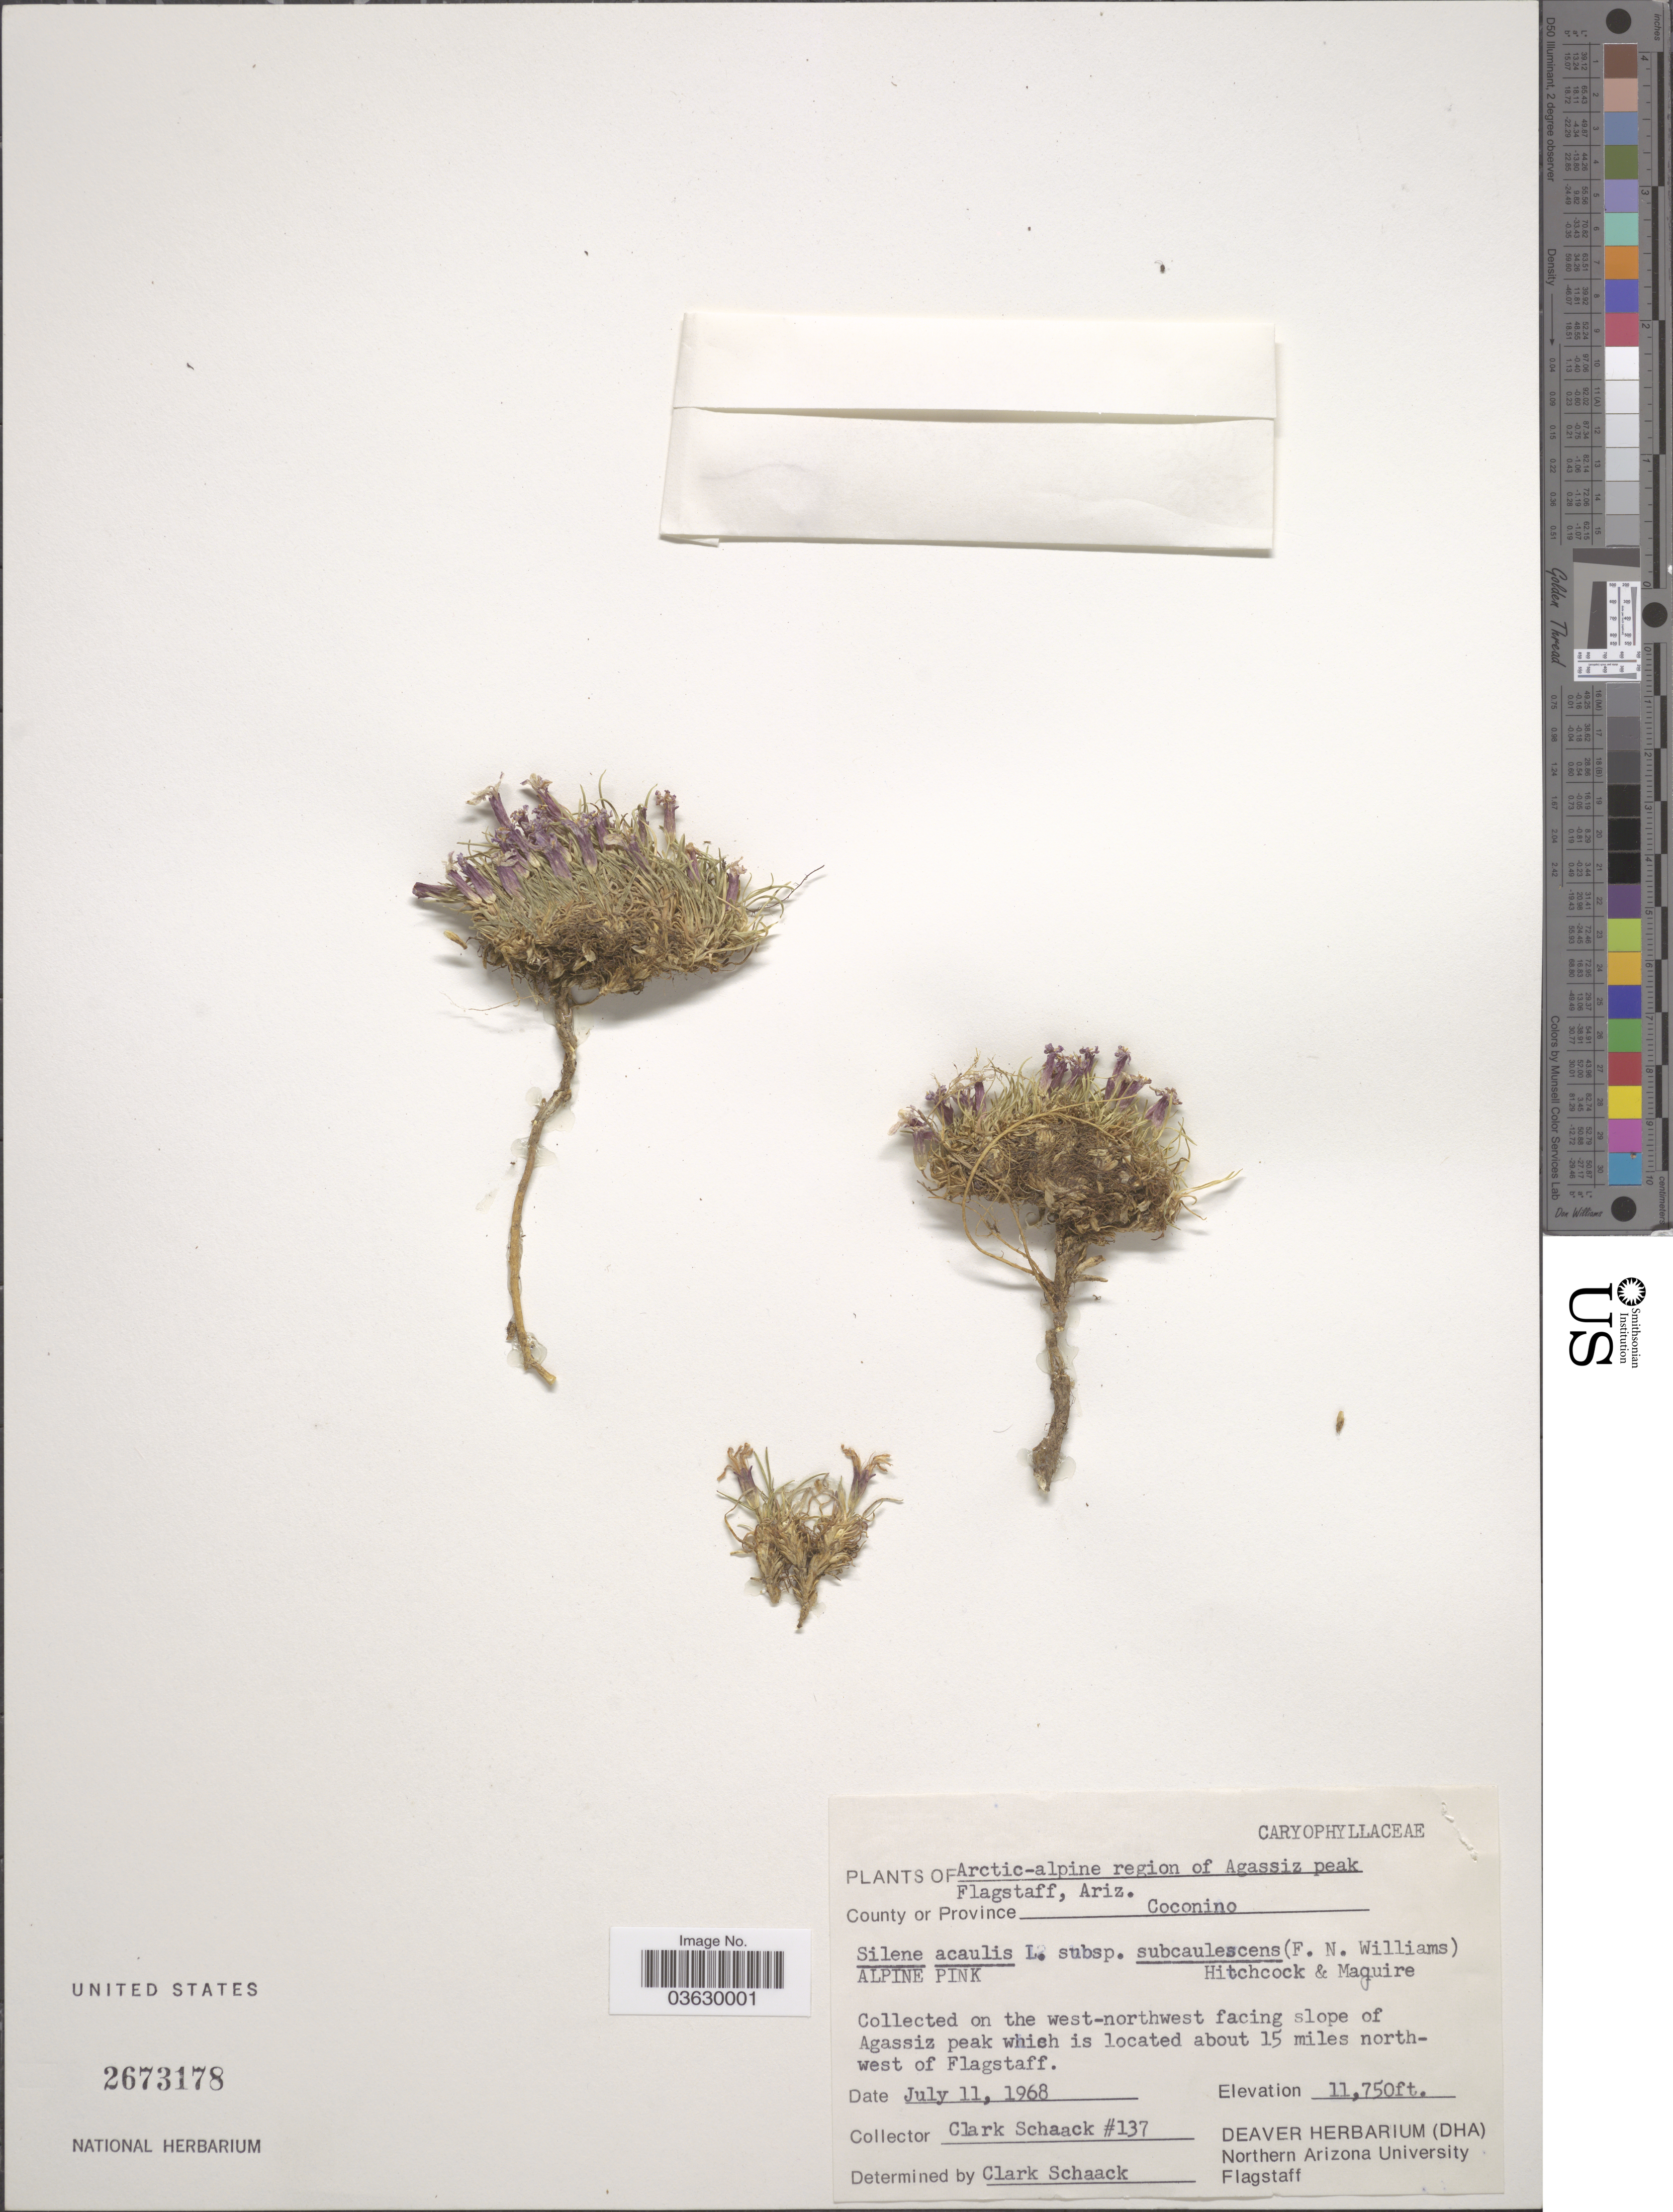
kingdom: Plantae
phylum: Tracheophyta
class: Magnoliopsida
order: Caryophyllales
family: Caryophyllaceae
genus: Silene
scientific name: Silene acaulis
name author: (L.) Jacq.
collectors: C. G. Schaack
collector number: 137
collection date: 1968-07-11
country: United States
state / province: Arizona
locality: Arctic-alpine region of Agassiz peak Flagstaff. Province Coconino. West-northwest facing slope of Agassiz peak which is located about 15 miles northwest of Flagstaff.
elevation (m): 3581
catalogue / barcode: US 2673178